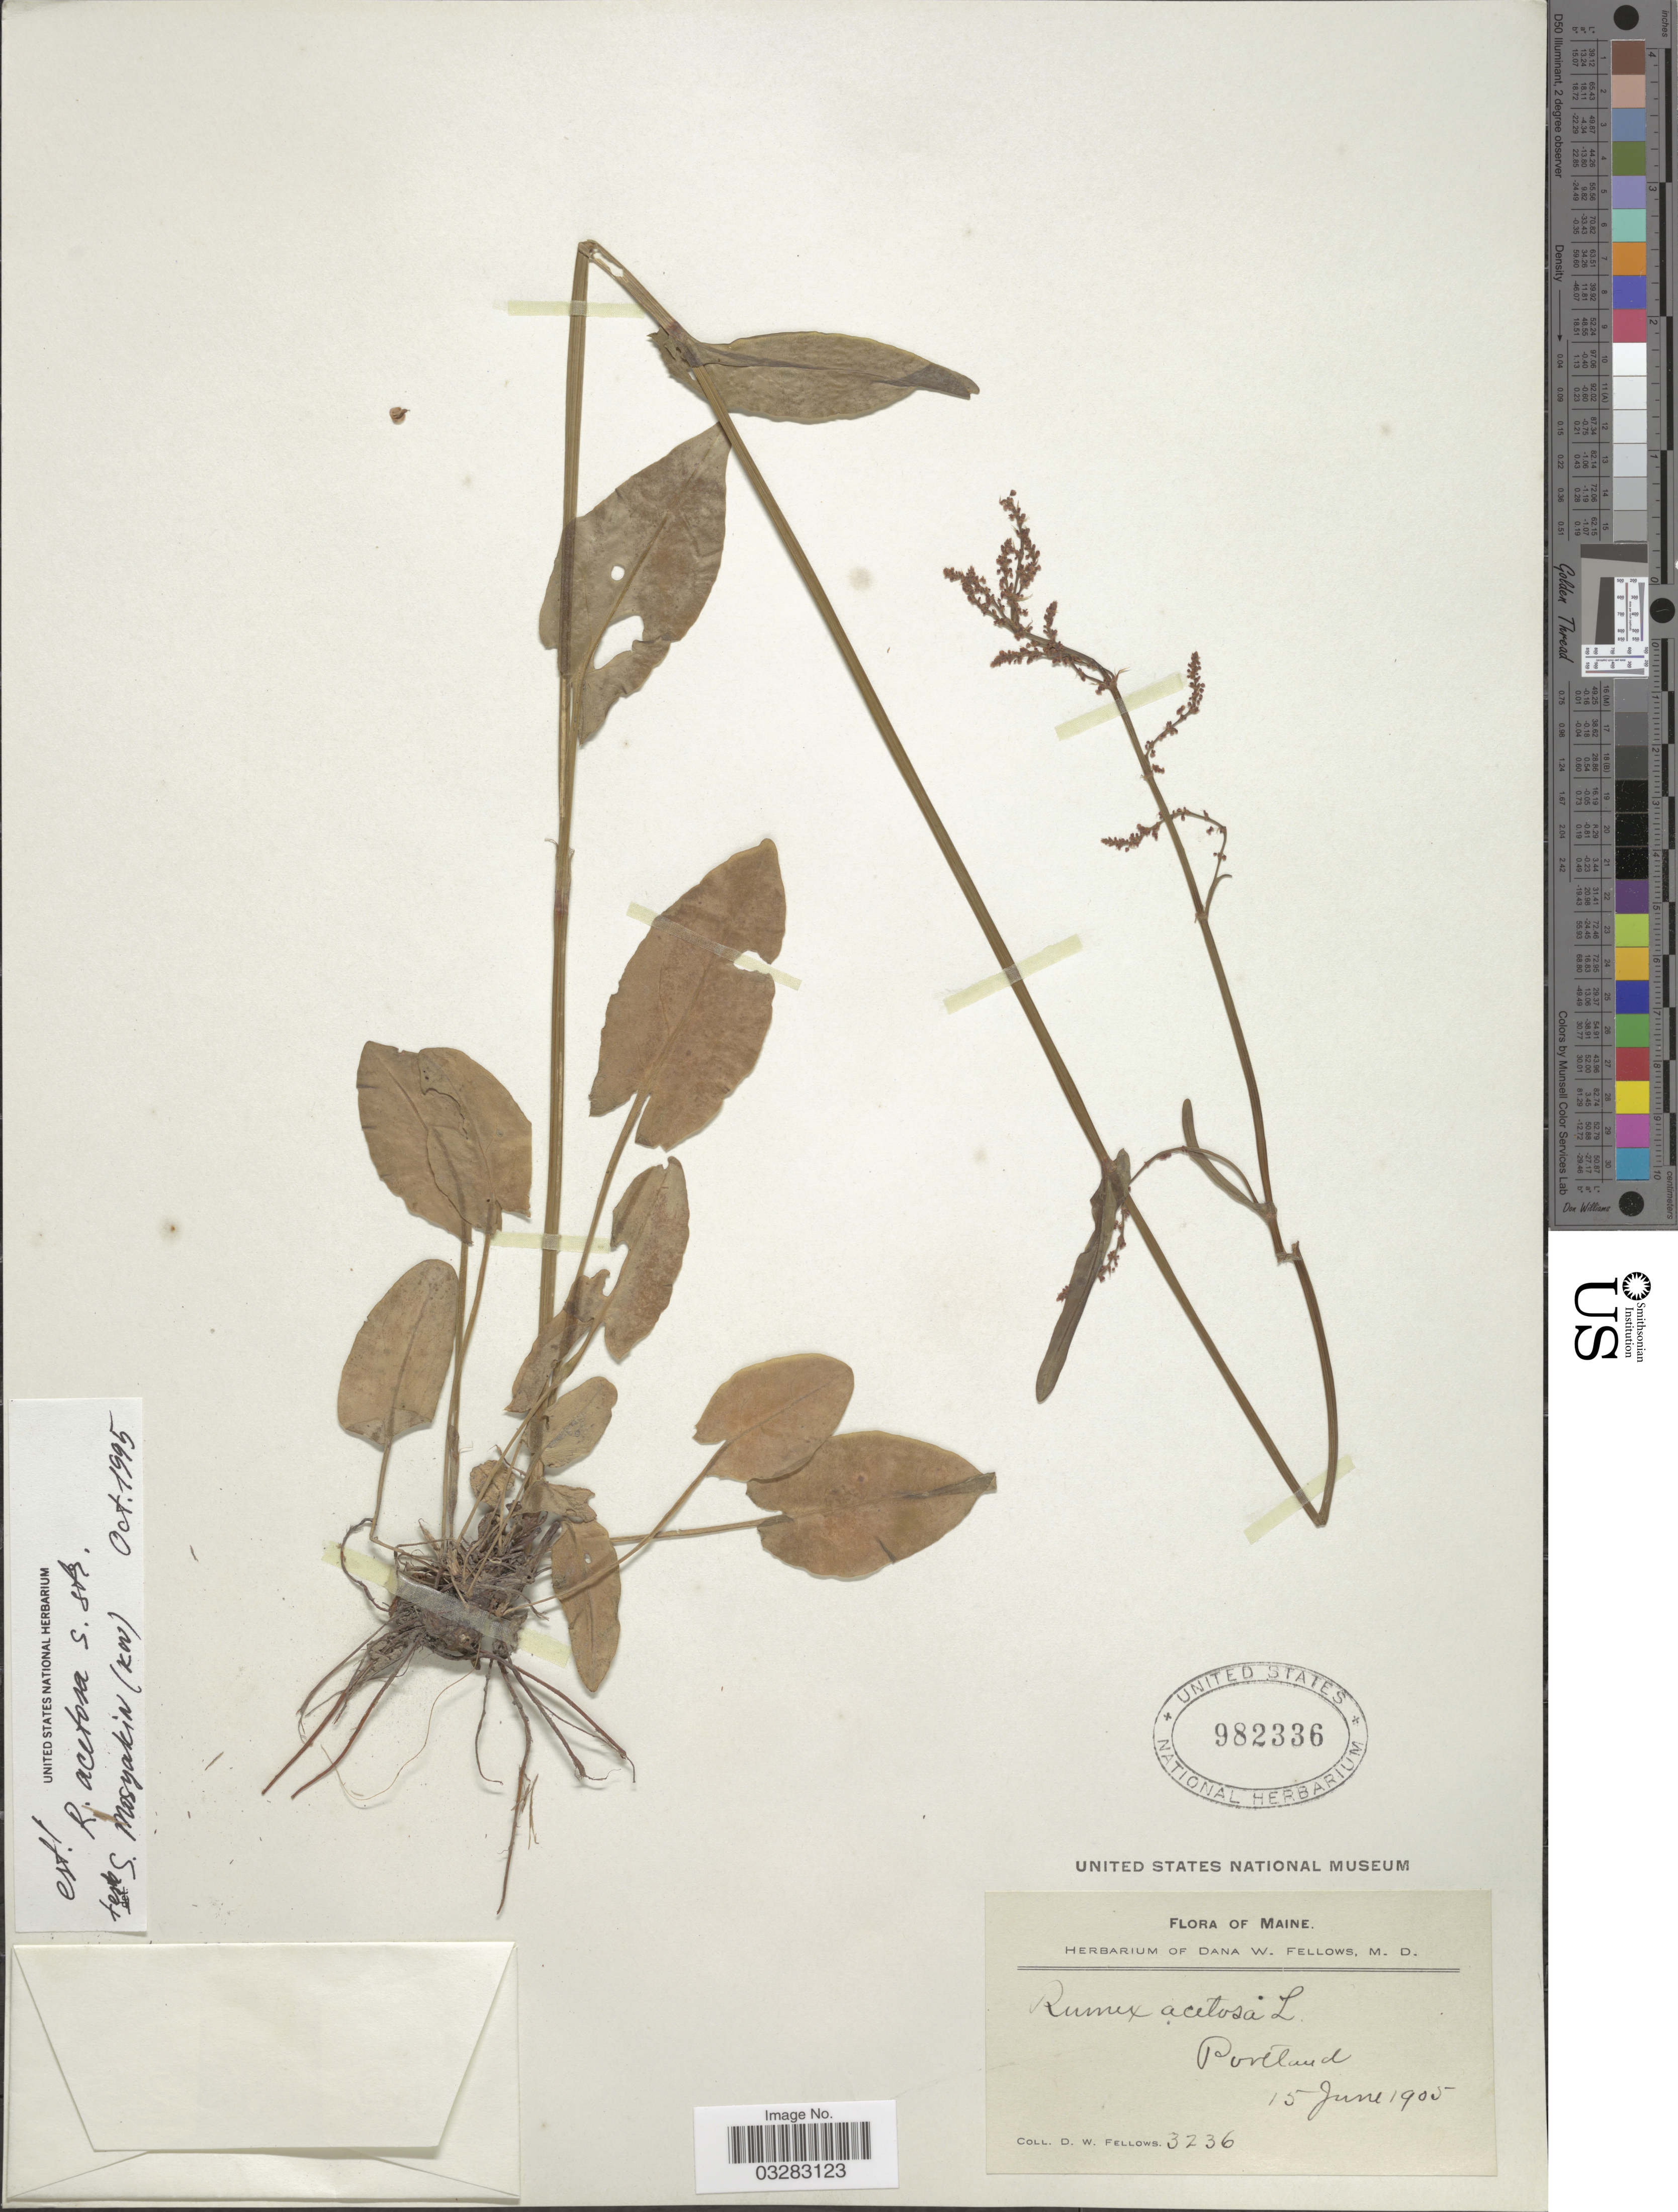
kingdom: Plantae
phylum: Tracheophyta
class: Magnoliopsida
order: Caryophyllales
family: Polygonaceae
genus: Rumex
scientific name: Rumex acetosa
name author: L.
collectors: D. W. Fellows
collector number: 3236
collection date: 1905-06-15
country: United States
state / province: Maine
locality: Portland.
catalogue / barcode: US 982336